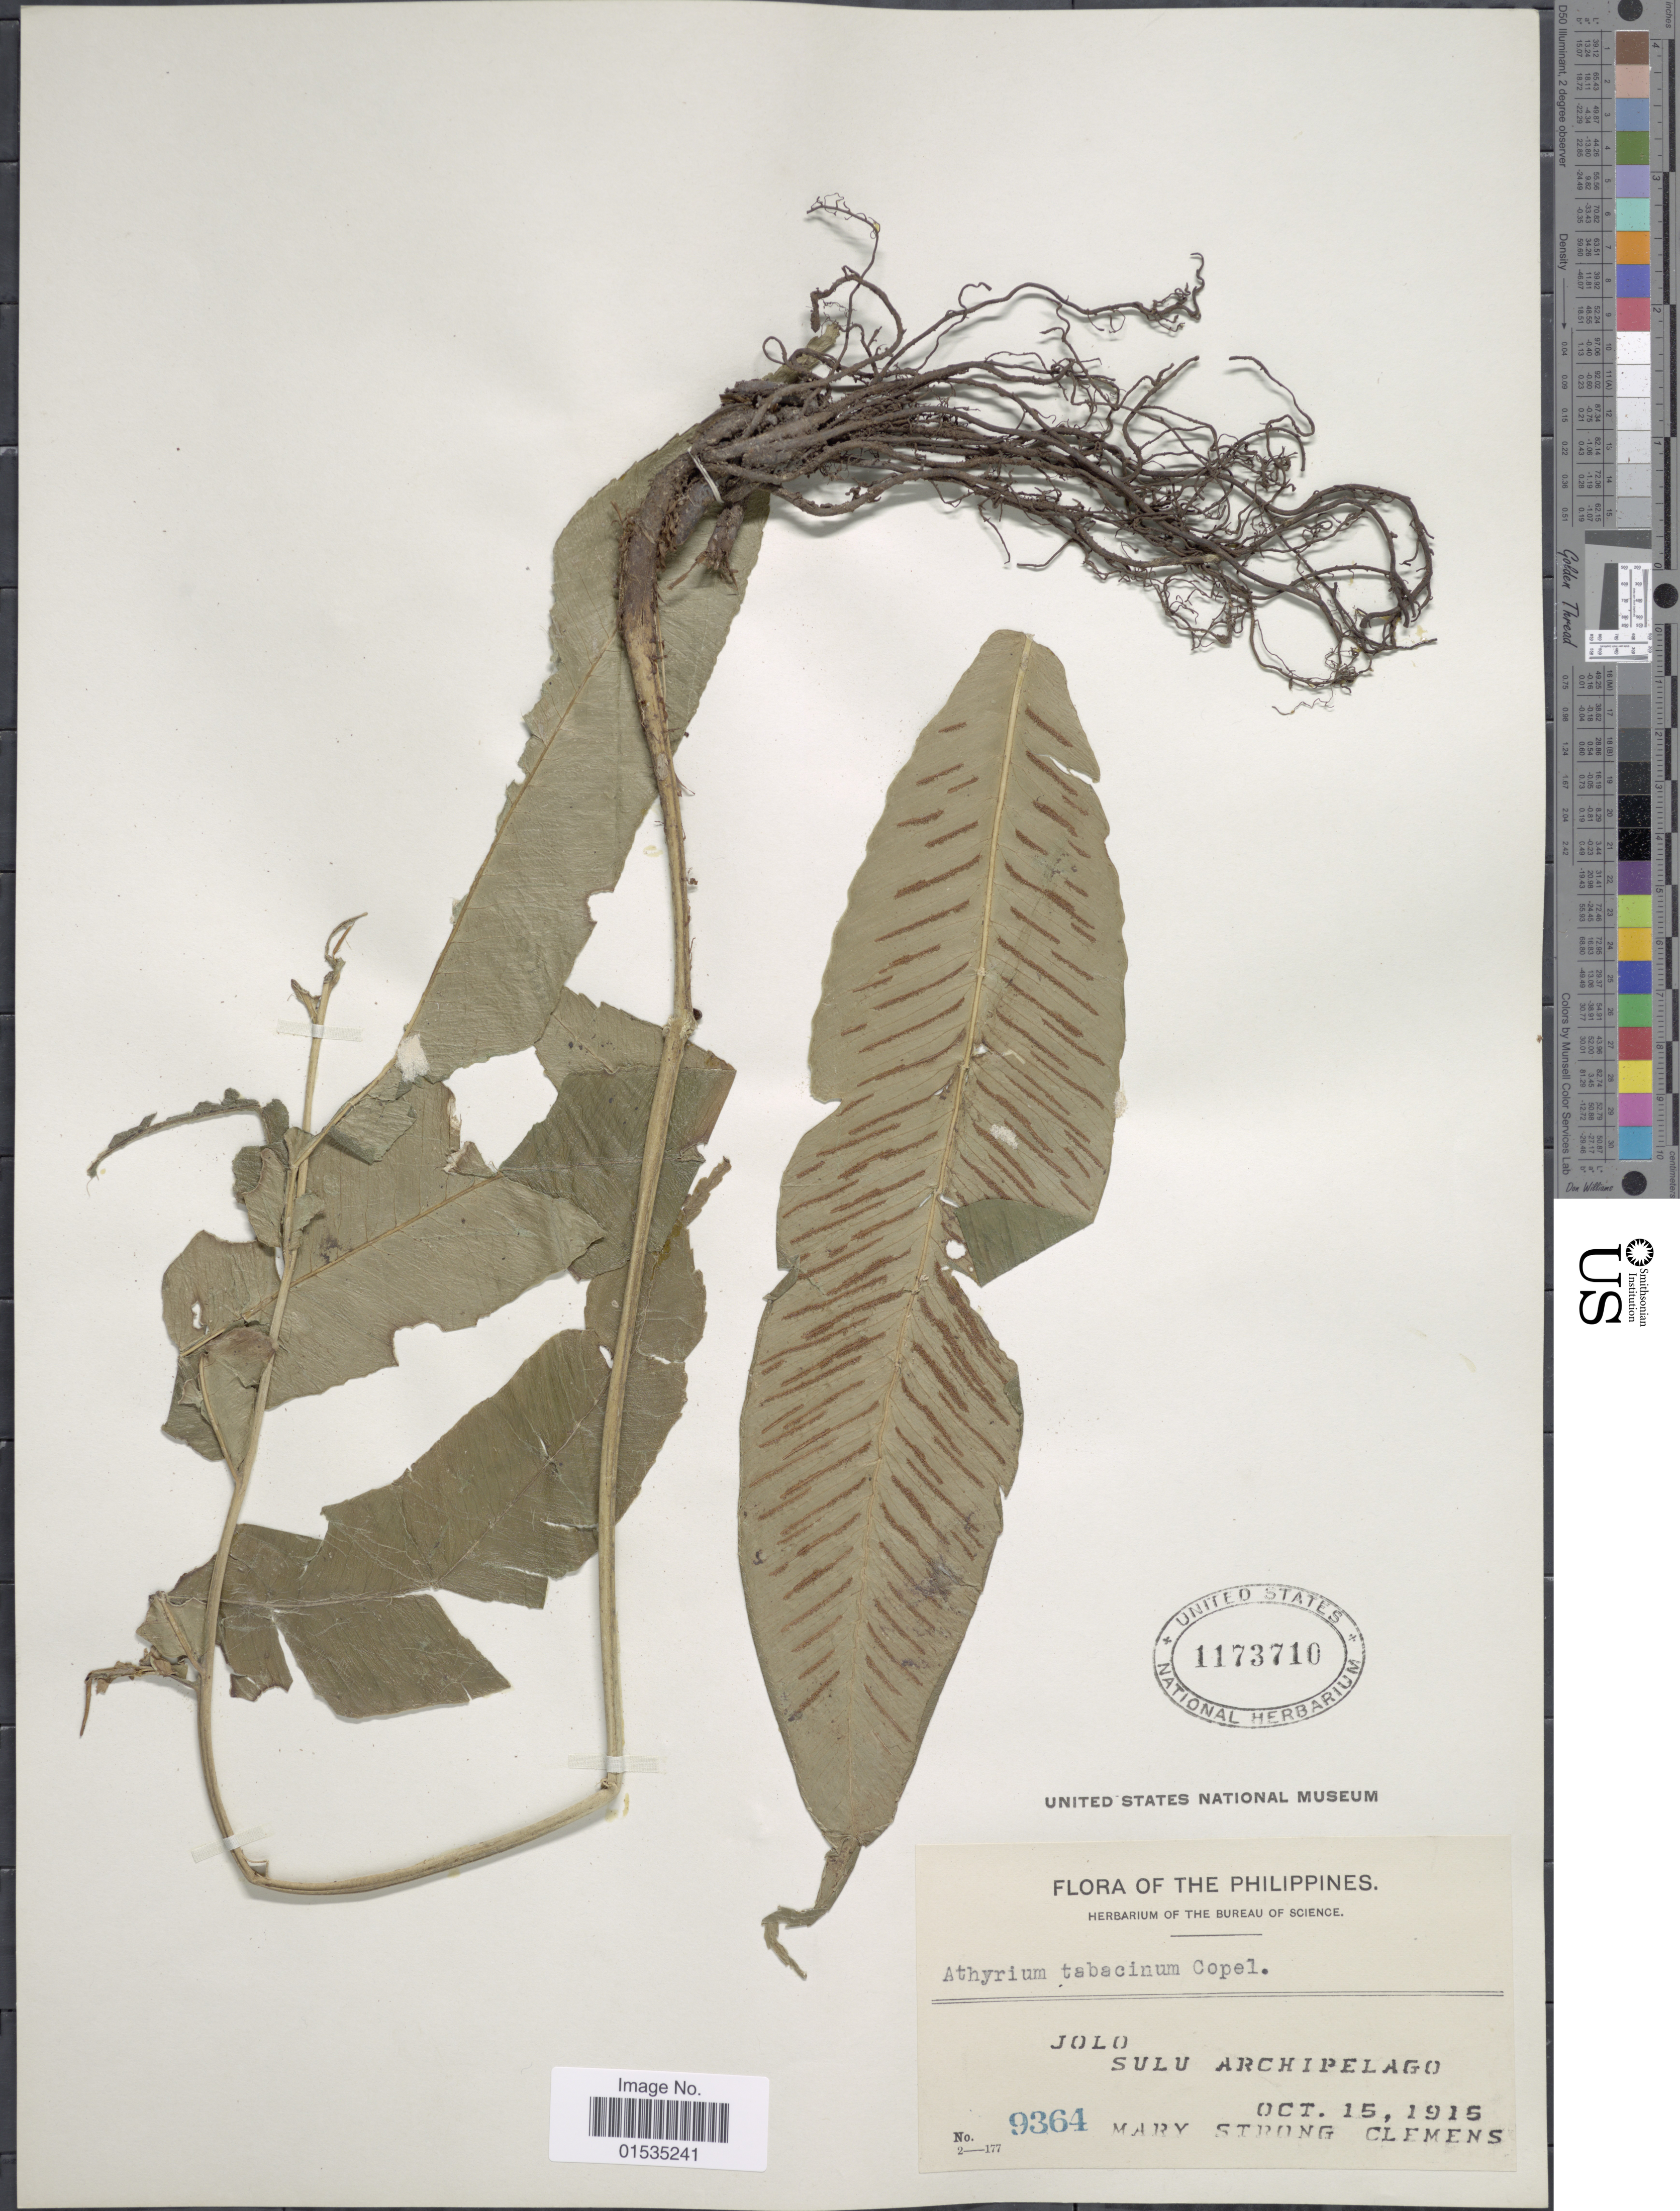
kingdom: Plantae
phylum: Tracheophyta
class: Polypodiopsida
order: Polypodiales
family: Athyriaceae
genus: Diplazium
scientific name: Diplazium tabacinum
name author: Copel.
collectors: M. S. Clemens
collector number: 93664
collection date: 1915-10-15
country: Philippines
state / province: Muslim Mindanao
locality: Jolo, Sulu Archipelago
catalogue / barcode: US 1173710